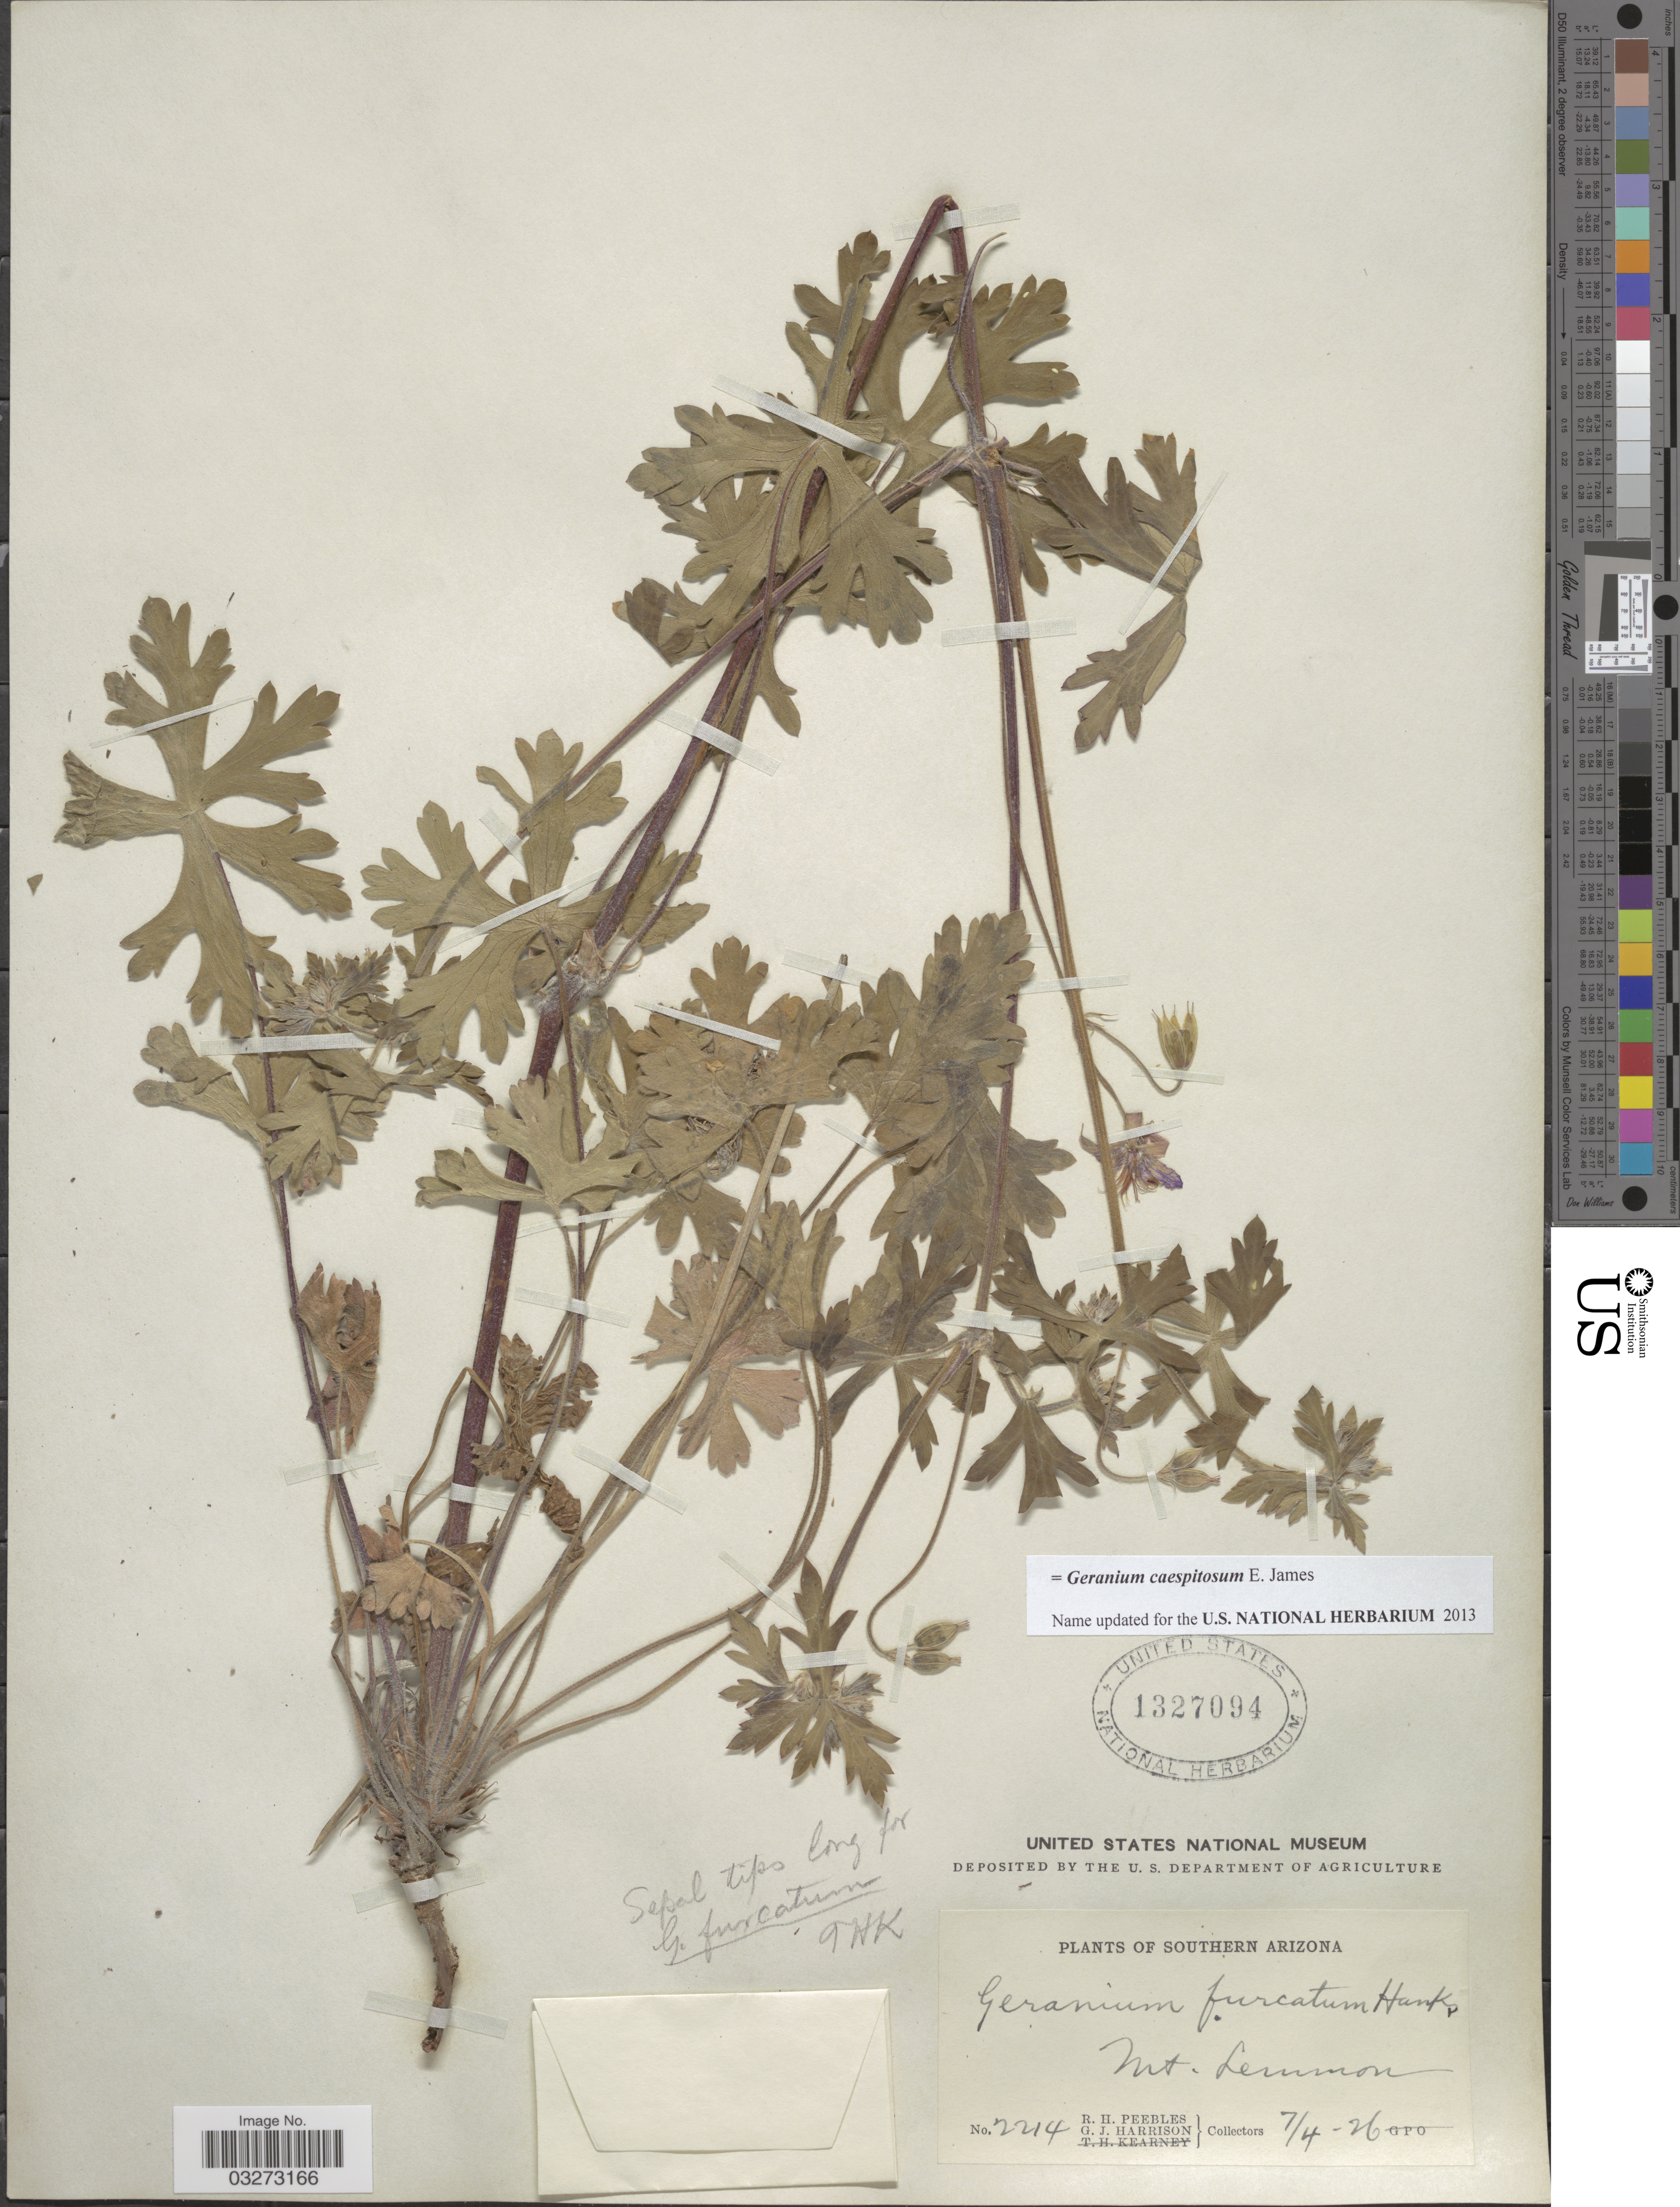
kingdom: Plantae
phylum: Tracheophyta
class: Magnoliopsida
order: Geraniales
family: Geraniaceae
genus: Geranium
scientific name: Geranium caespitosum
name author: E. James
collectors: R. H. Peebles & G. J. Harrison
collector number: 2214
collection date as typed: Transcribed d/m/y: 4/7/26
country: United States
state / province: Arizona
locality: Southern Arizona, Mt. Lemmon.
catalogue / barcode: US 1327094